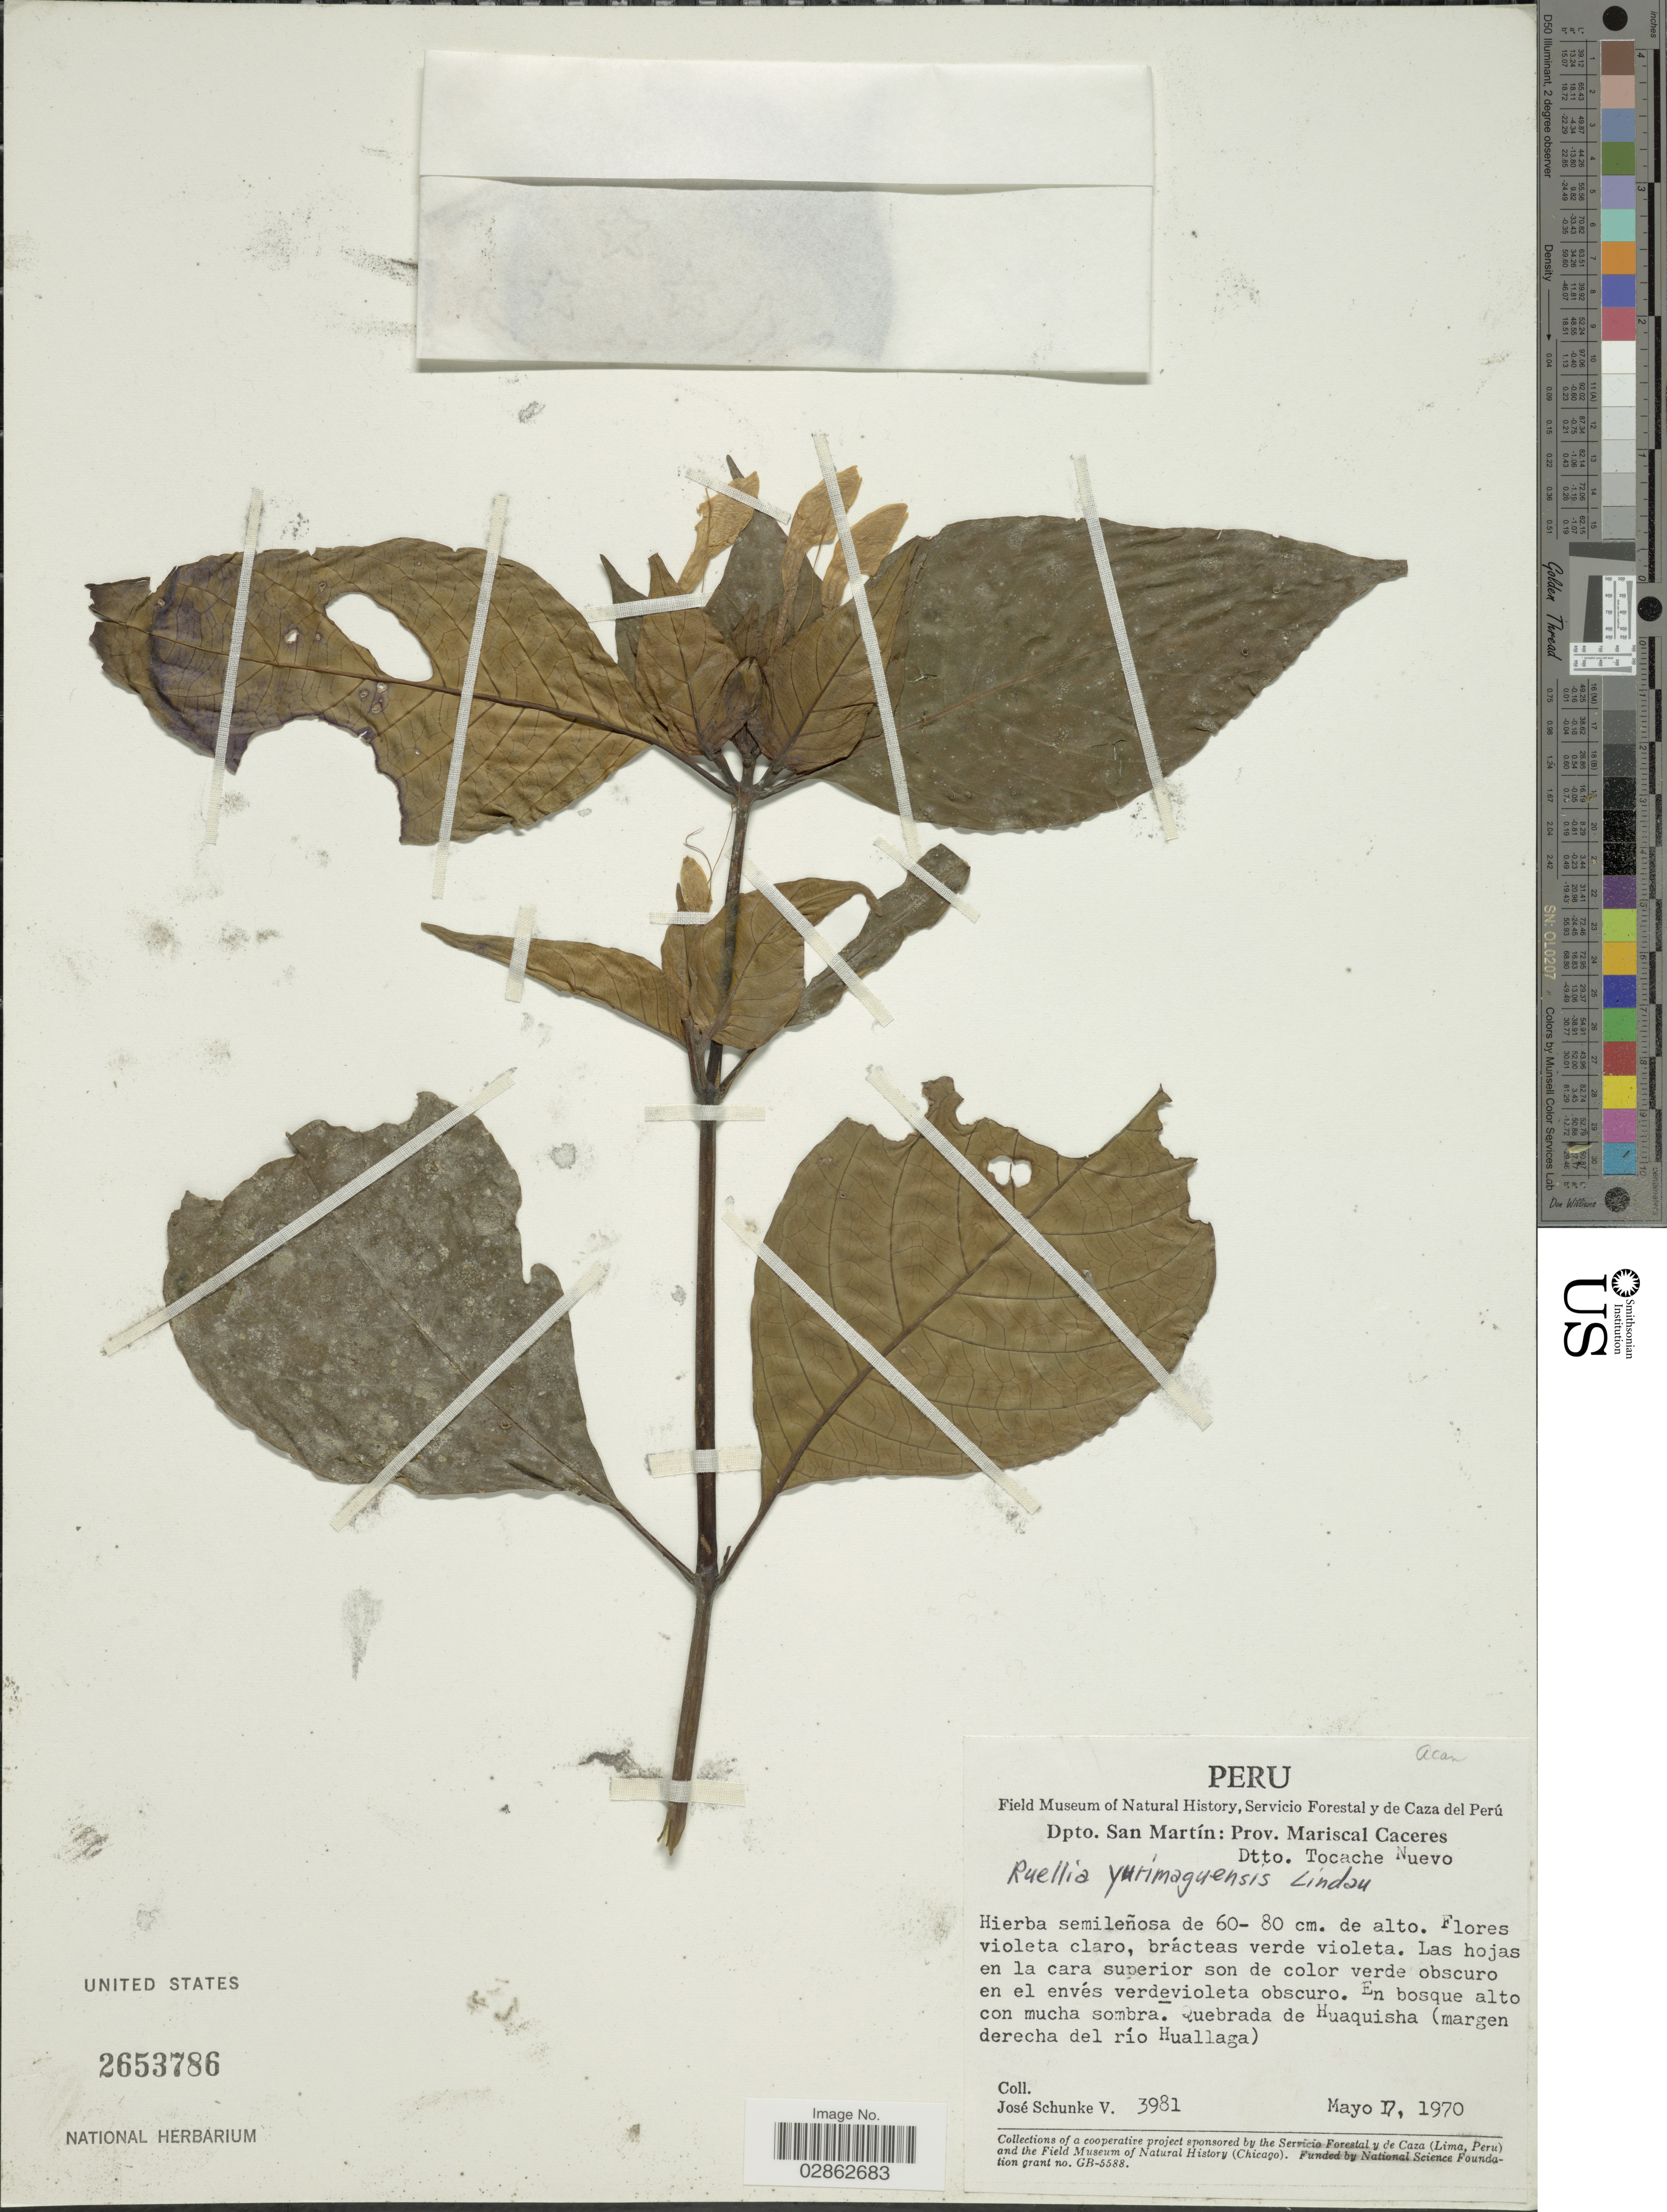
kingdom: Plantae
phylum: Tracheophyta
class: Magnoliopsida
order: Lamiales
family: Acanthaceae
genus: Ruellia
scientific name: Ruellia yurimaguensis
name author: Lindau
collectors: J. Schunke Vigo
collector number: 3981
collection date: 1970-05-07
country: Peru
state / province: San Martín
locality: Dpto. San Martín: Prov. Mariscal Caceres. Dtto. Tocache Nuevo. Quebrada de Huaquisha (margen derecha del río Huallaga).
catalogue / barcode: US 2653786